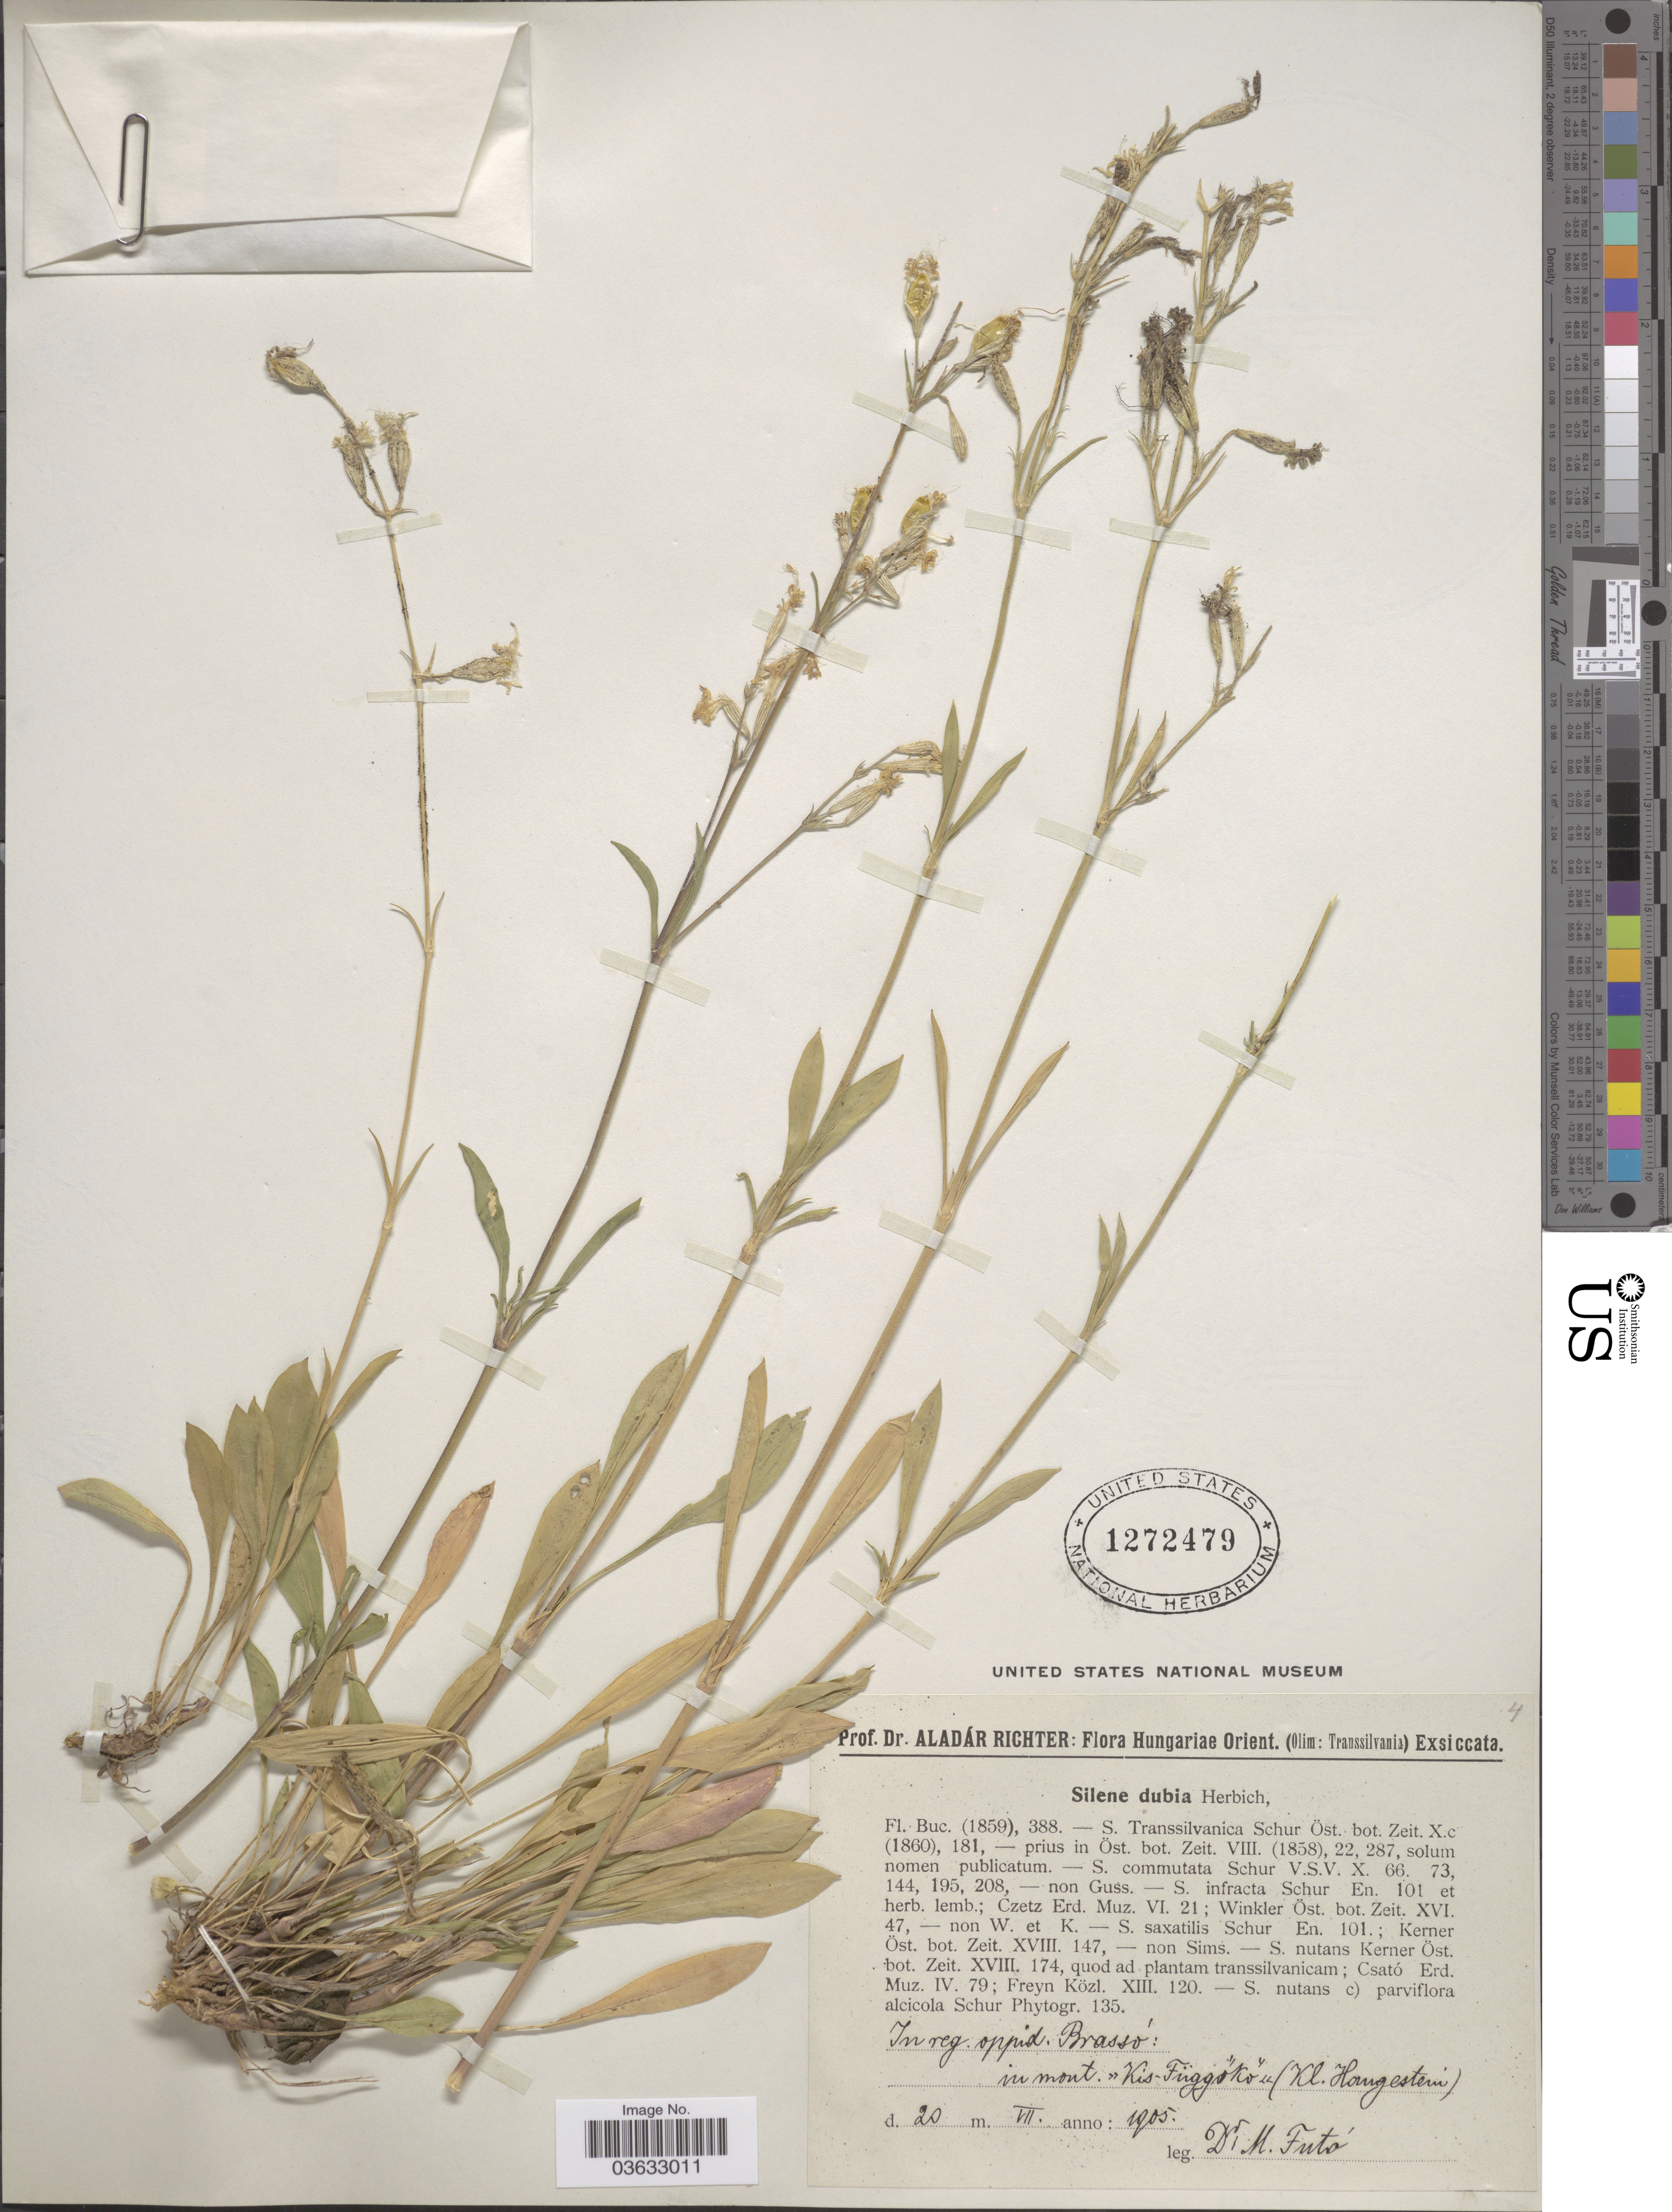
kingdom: Plantae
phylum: Tracheophyta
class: Magnoliopsida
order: Caryophyllales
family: Caryophyllaceae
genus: Silene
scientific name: Silene dubia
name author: Herbich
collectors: M. Futo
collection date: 1905-07-20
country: Hungary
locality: Hungariæ Orient. In reg. oppid. Brassó: in mont. Kis-Fiiggoko (Kl. Homgestein).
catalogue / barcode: US 1272479